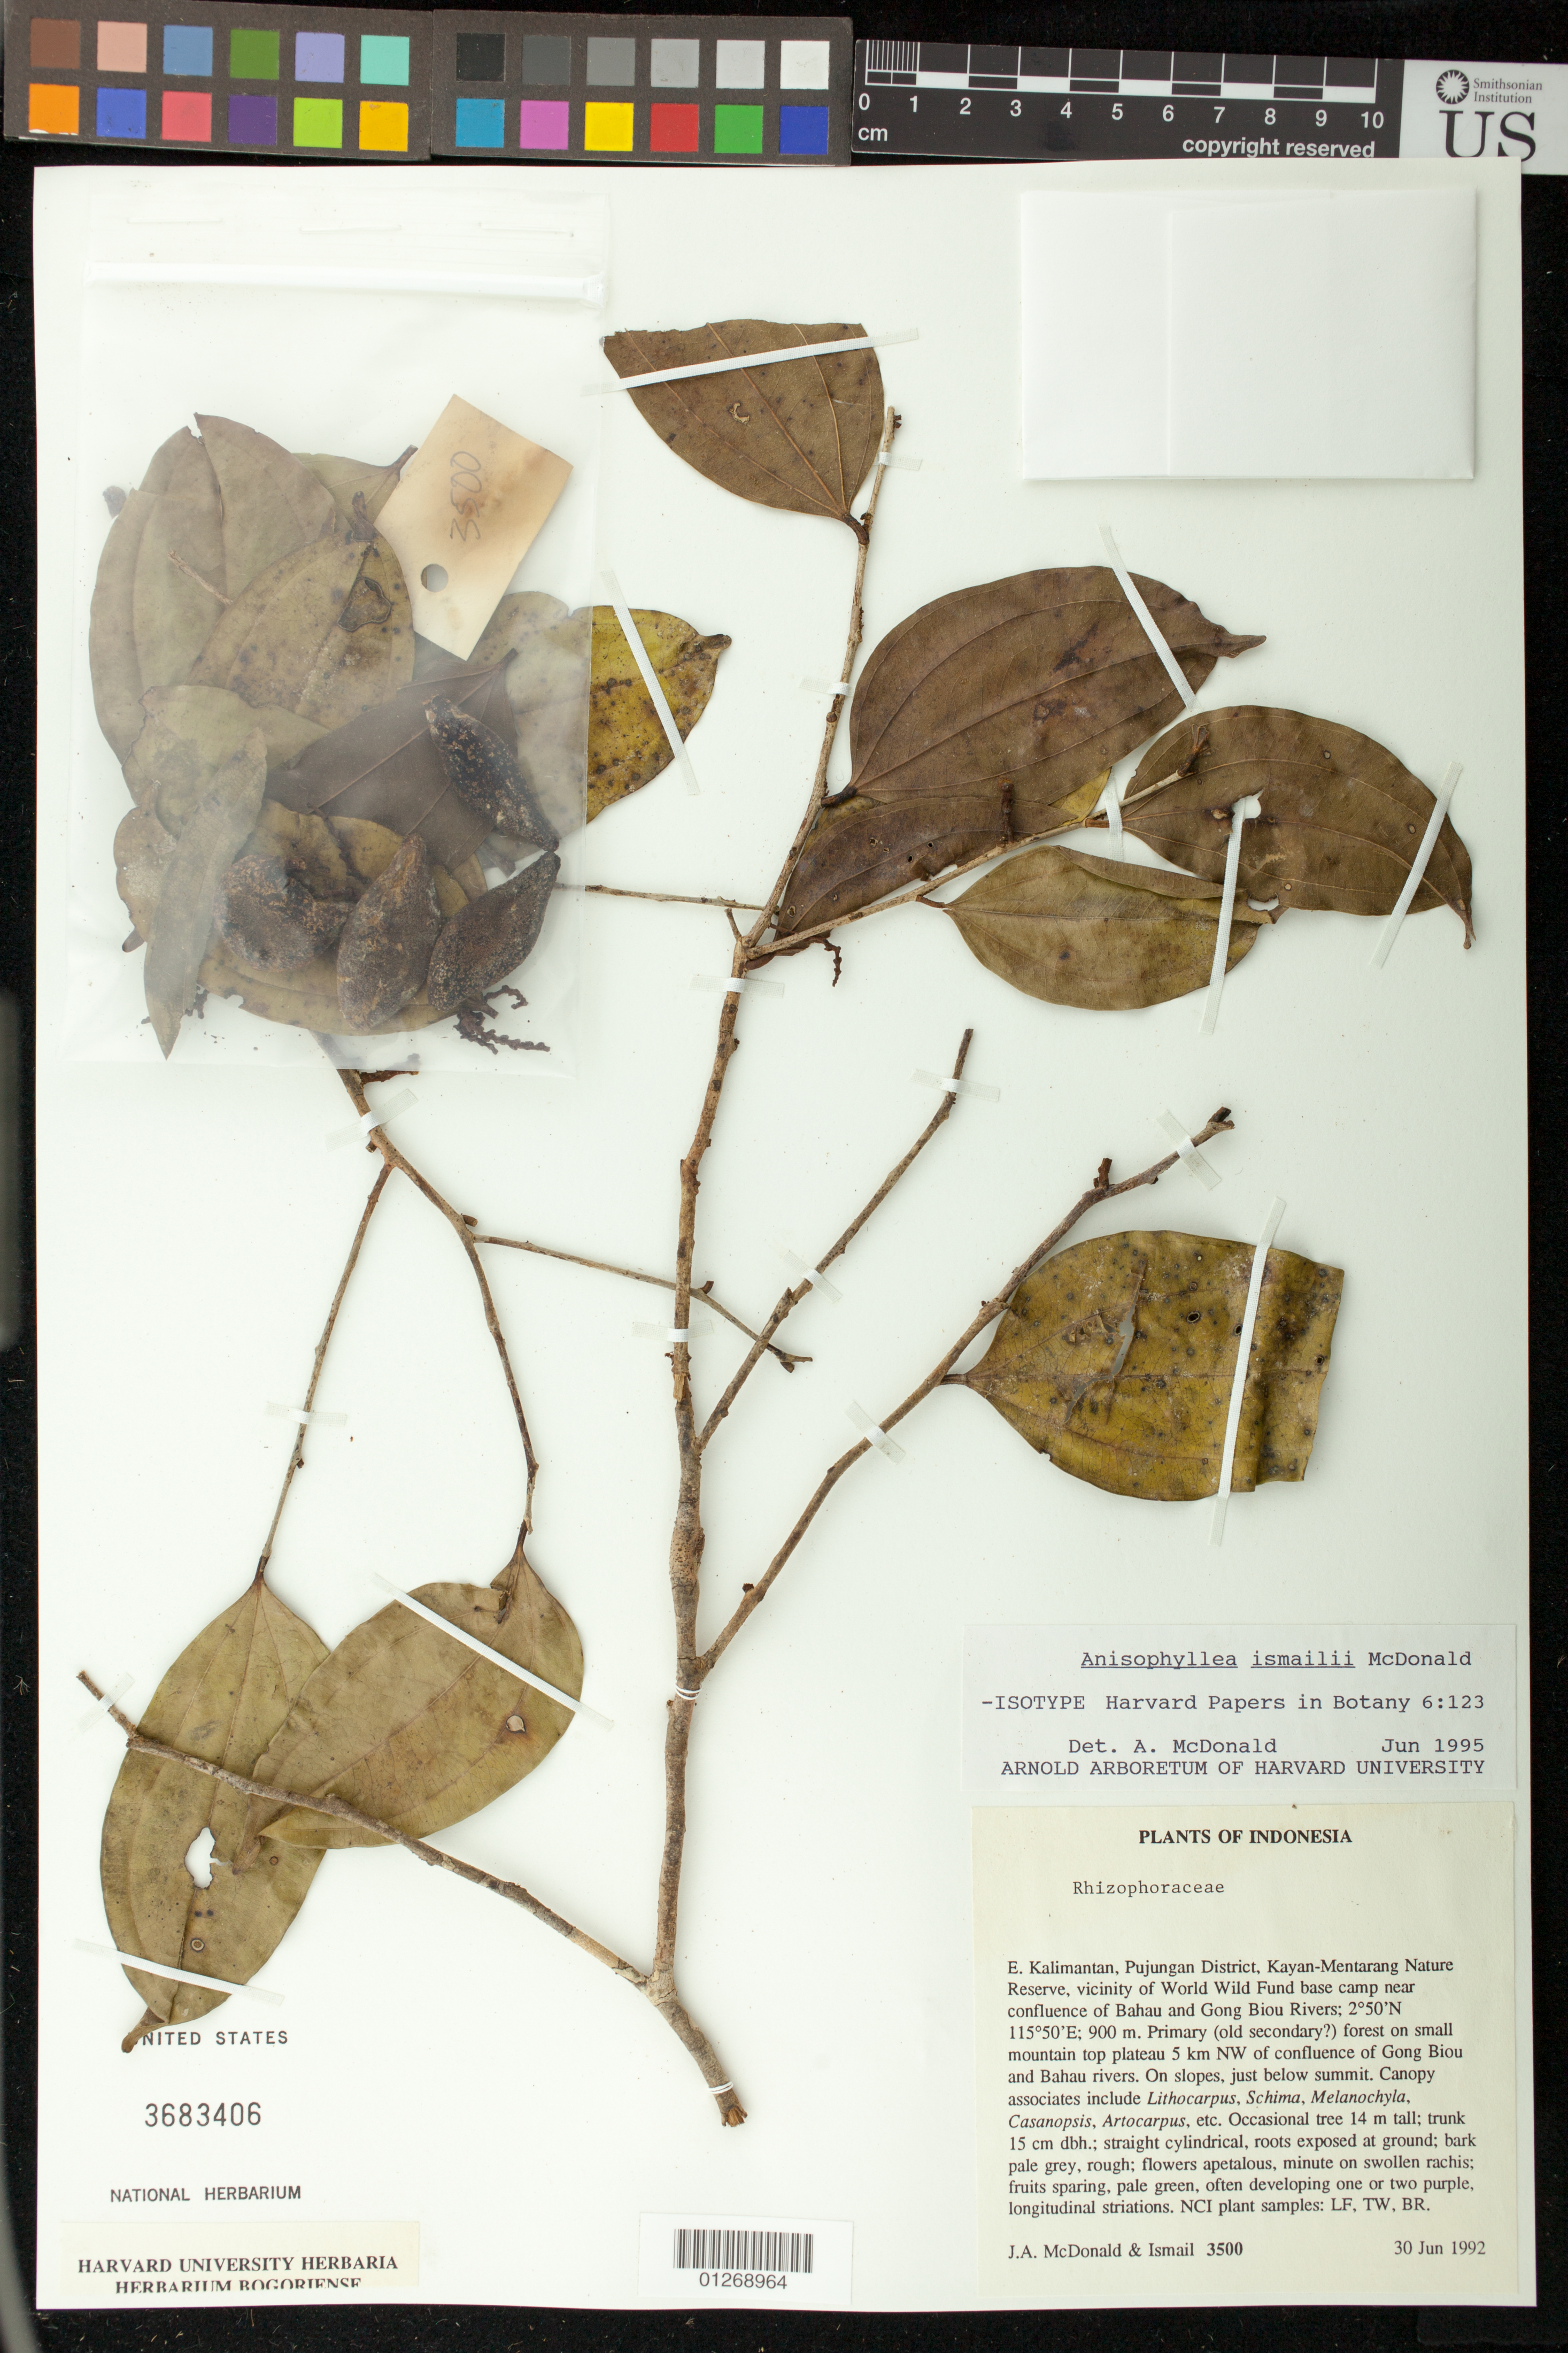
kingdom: Plantae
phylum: Tracheophyta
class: Magnoliopsida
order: Cucurbitales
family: Anisophylleaceae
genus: Anisophyllea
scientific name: Anisophyllea ismailii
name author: J.A. McDonald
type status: Isotype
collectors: J. A. McDonald & I. A. Rachman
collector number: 3500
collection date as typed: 30 Jun 1992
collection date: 1992-06-30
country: Indonesia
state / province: Kalimantan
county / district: Kalimantan Timur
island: Borneo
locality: E. Kalimantan, Pujungan District, Kayan-Mentarang Nature Reserve, vicinity of World Wildlife Fund base camp near confluence of Bahau and Gong Rivers.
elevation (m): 900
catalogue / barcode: US 3683406